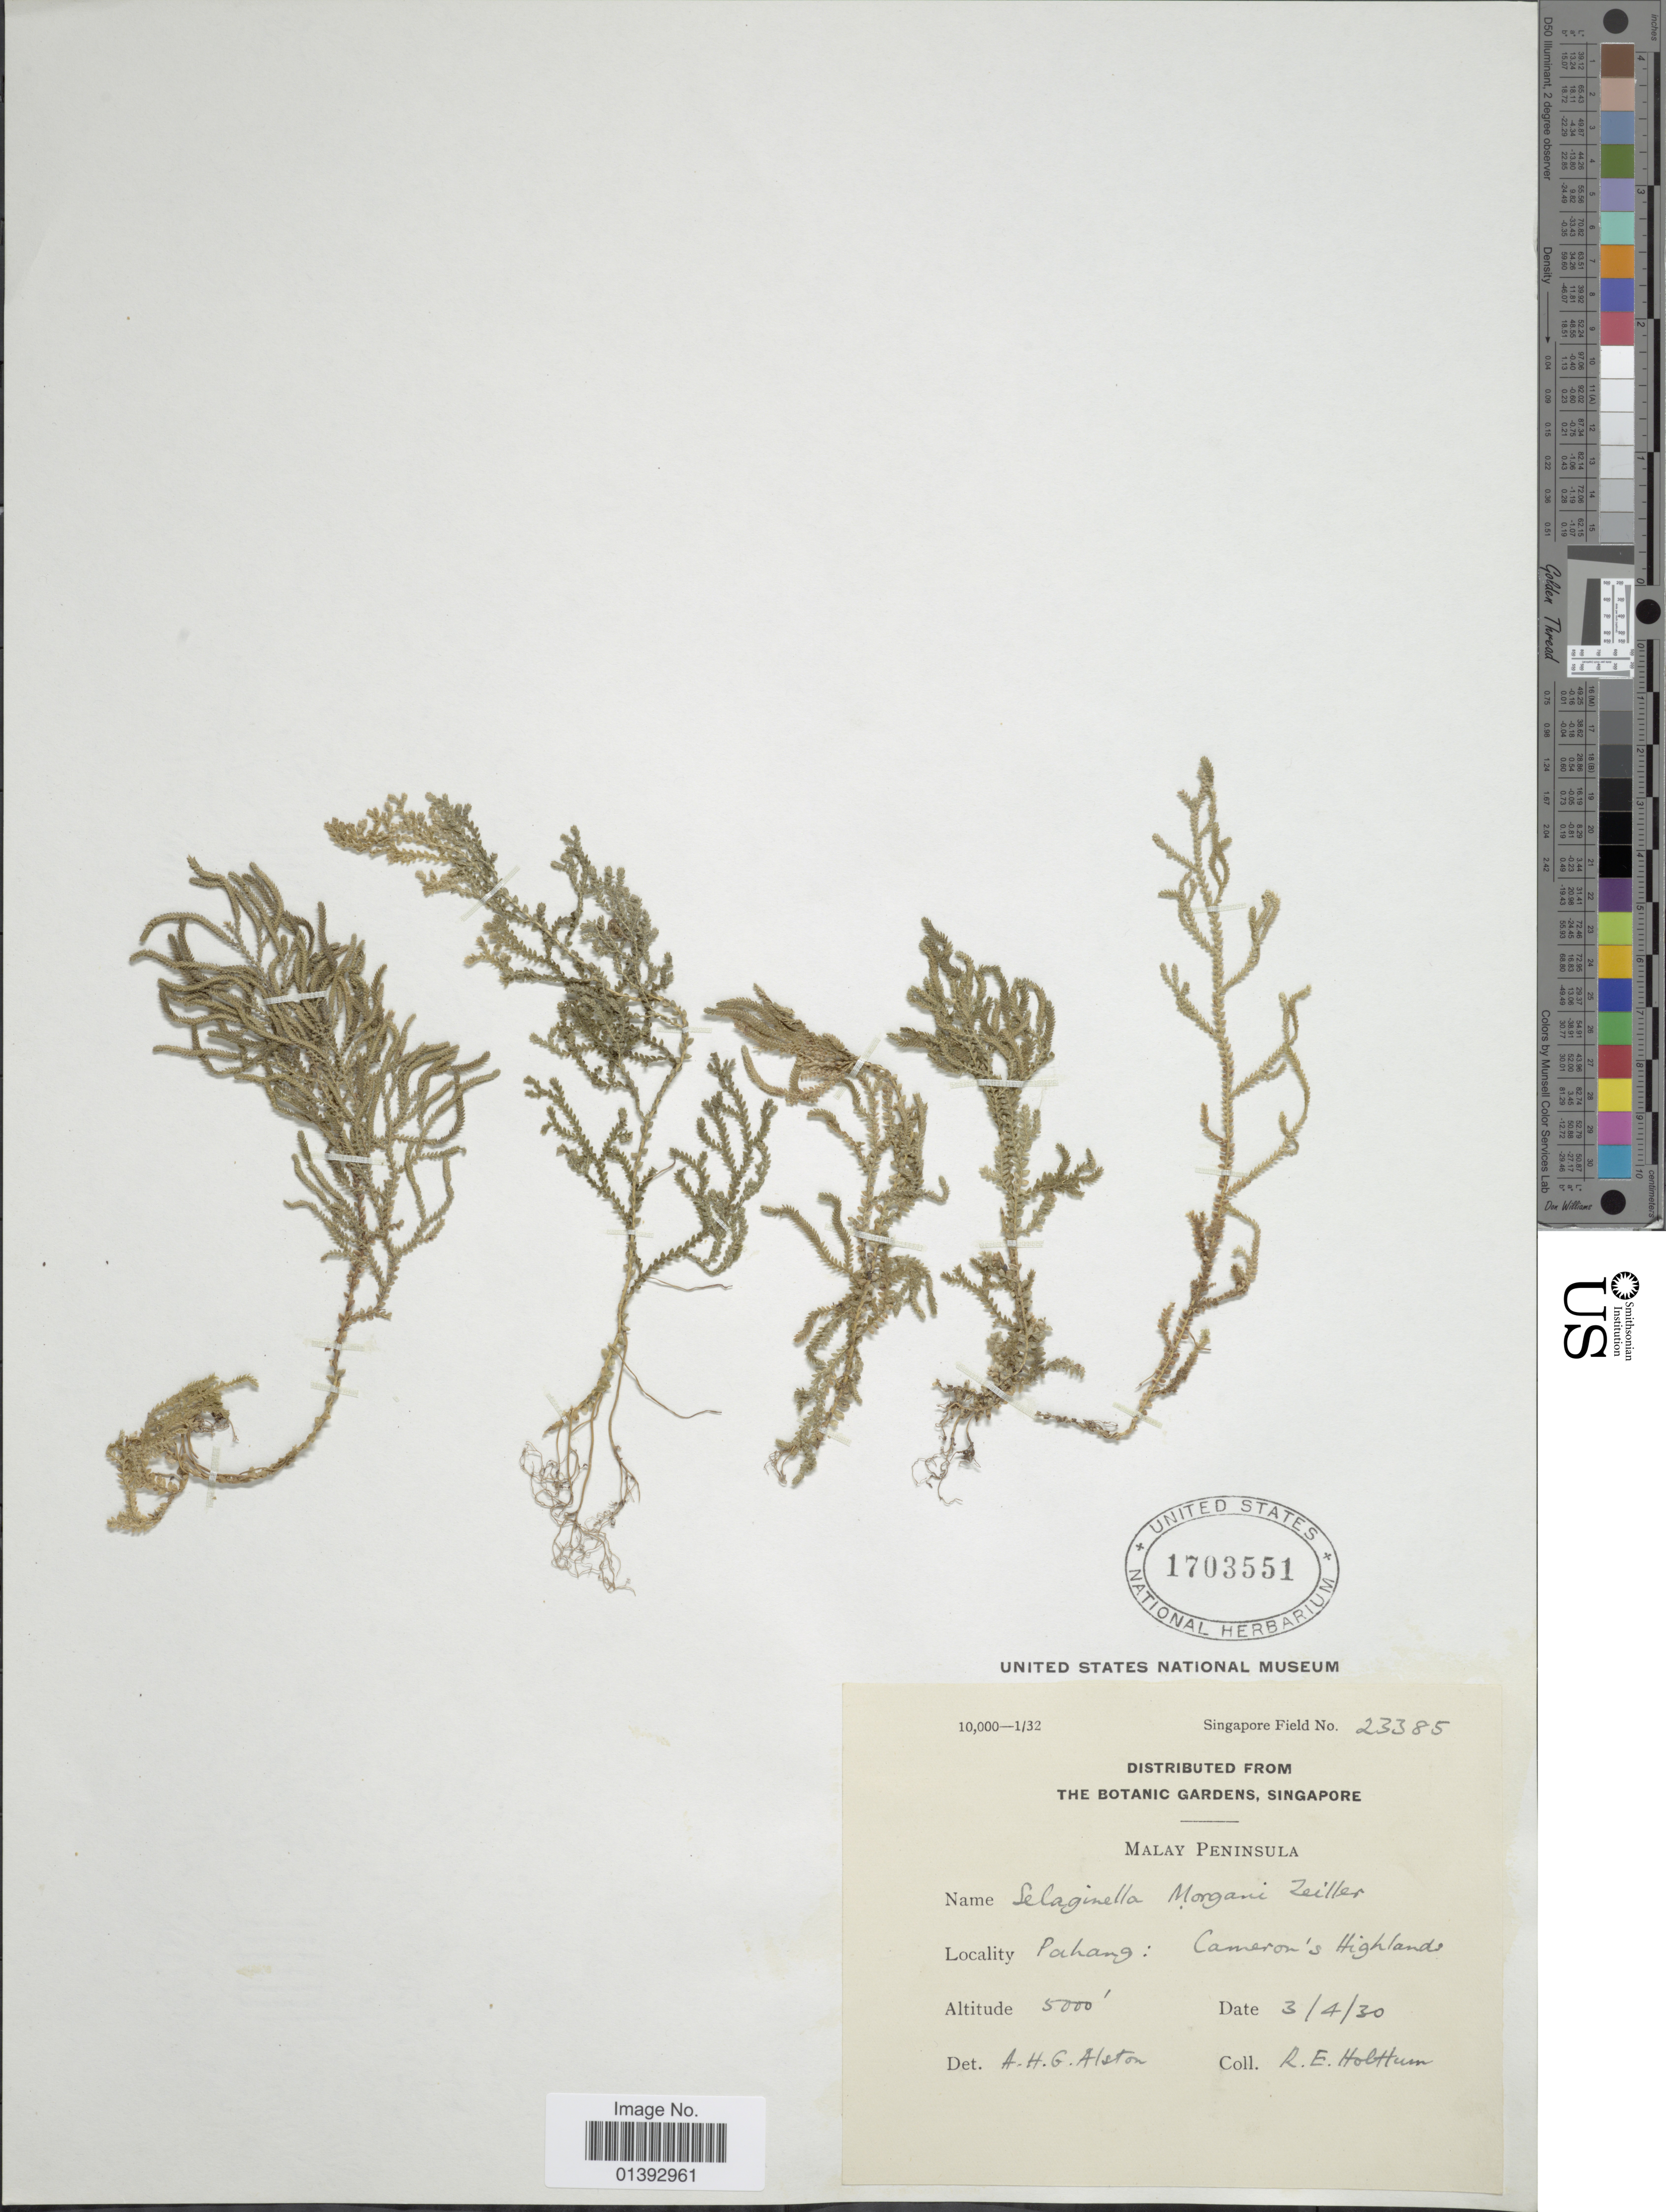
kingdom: Plantae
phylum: Tracheophyta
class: Lycopodiopsida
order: Selaginellales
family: Selaginellaceae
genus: Selaginella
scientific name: Selaginella morgani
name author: Zeiller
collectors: R. E. Holttum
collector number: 23385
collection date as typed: Transcribed d/m/y: 3/4/30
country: Malaysia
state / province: Pahang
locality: Cameron's Highlands, malay peninsula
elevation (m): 1524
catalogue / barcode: US 1703551